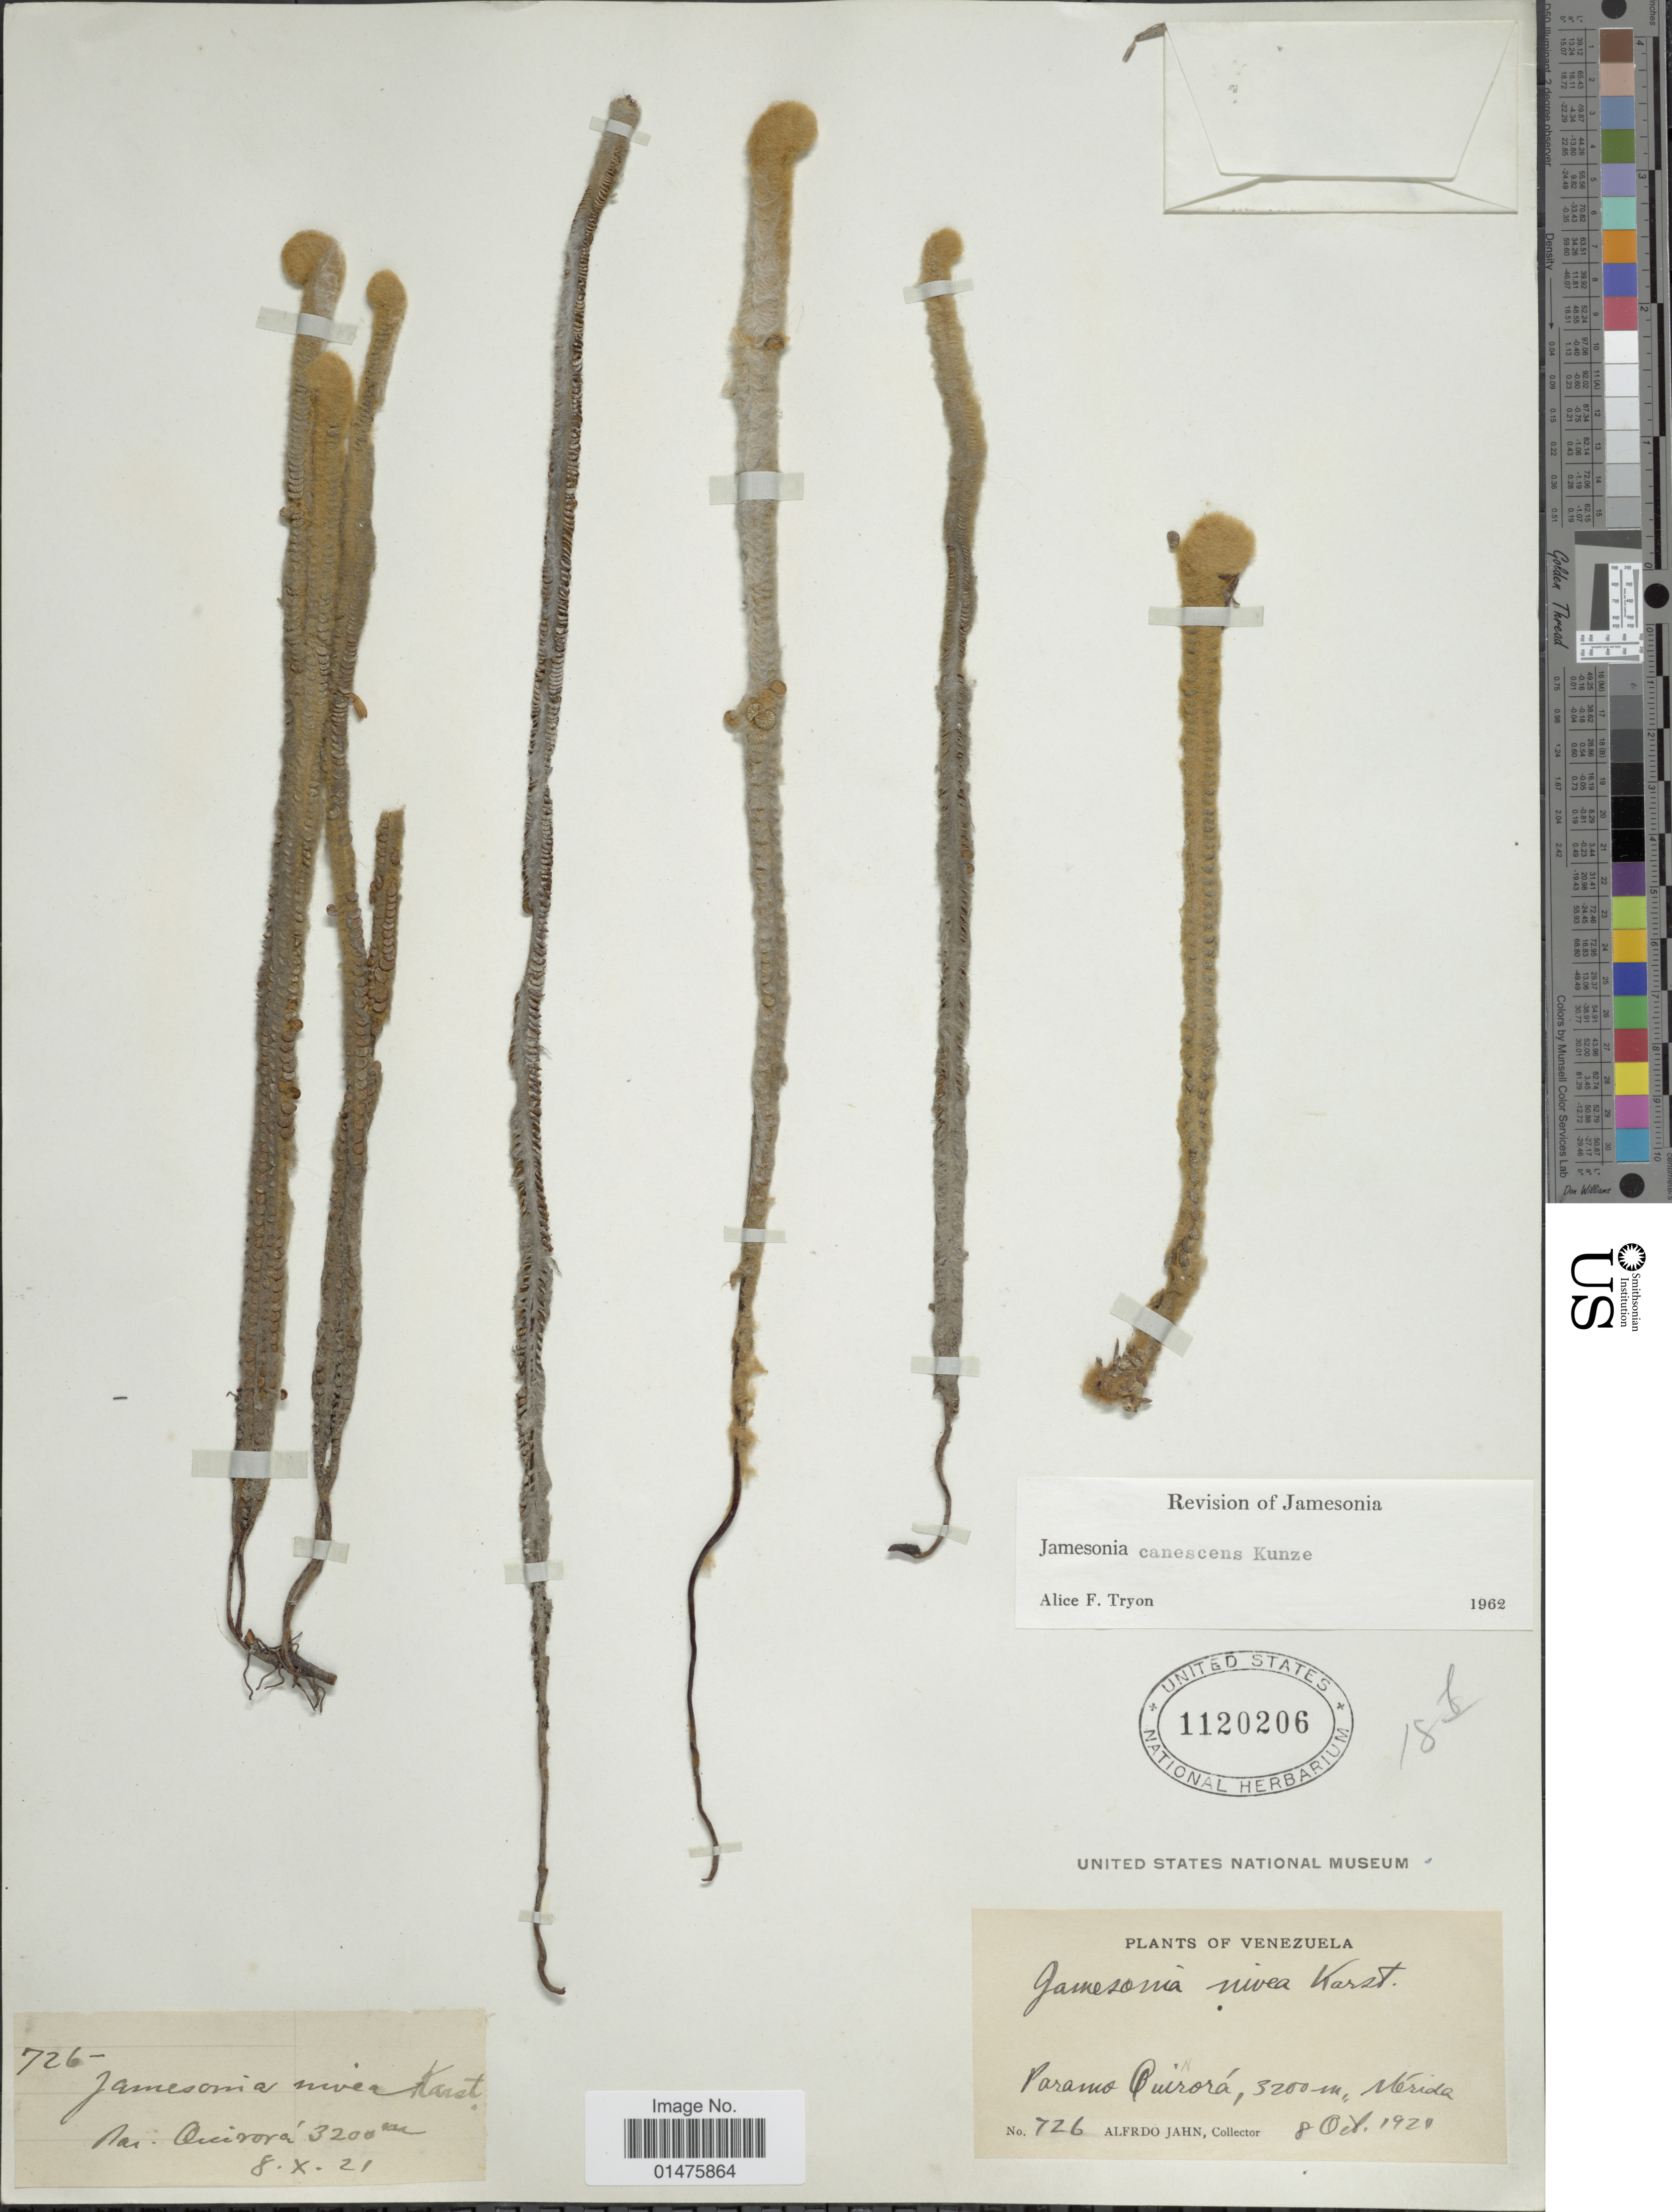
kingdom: Plantae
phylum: Tracheophyta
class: Polypodiopsida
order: Polypodiales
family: Pteridaceae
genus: Jamesonia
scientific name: Jamesonia canescens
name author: Kunze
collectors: A. Jahn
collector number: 726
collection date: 1920-10-08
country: Venezuela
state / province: Mérida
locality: Paramo Quirorá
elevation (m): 3200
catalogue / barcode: US 1120206